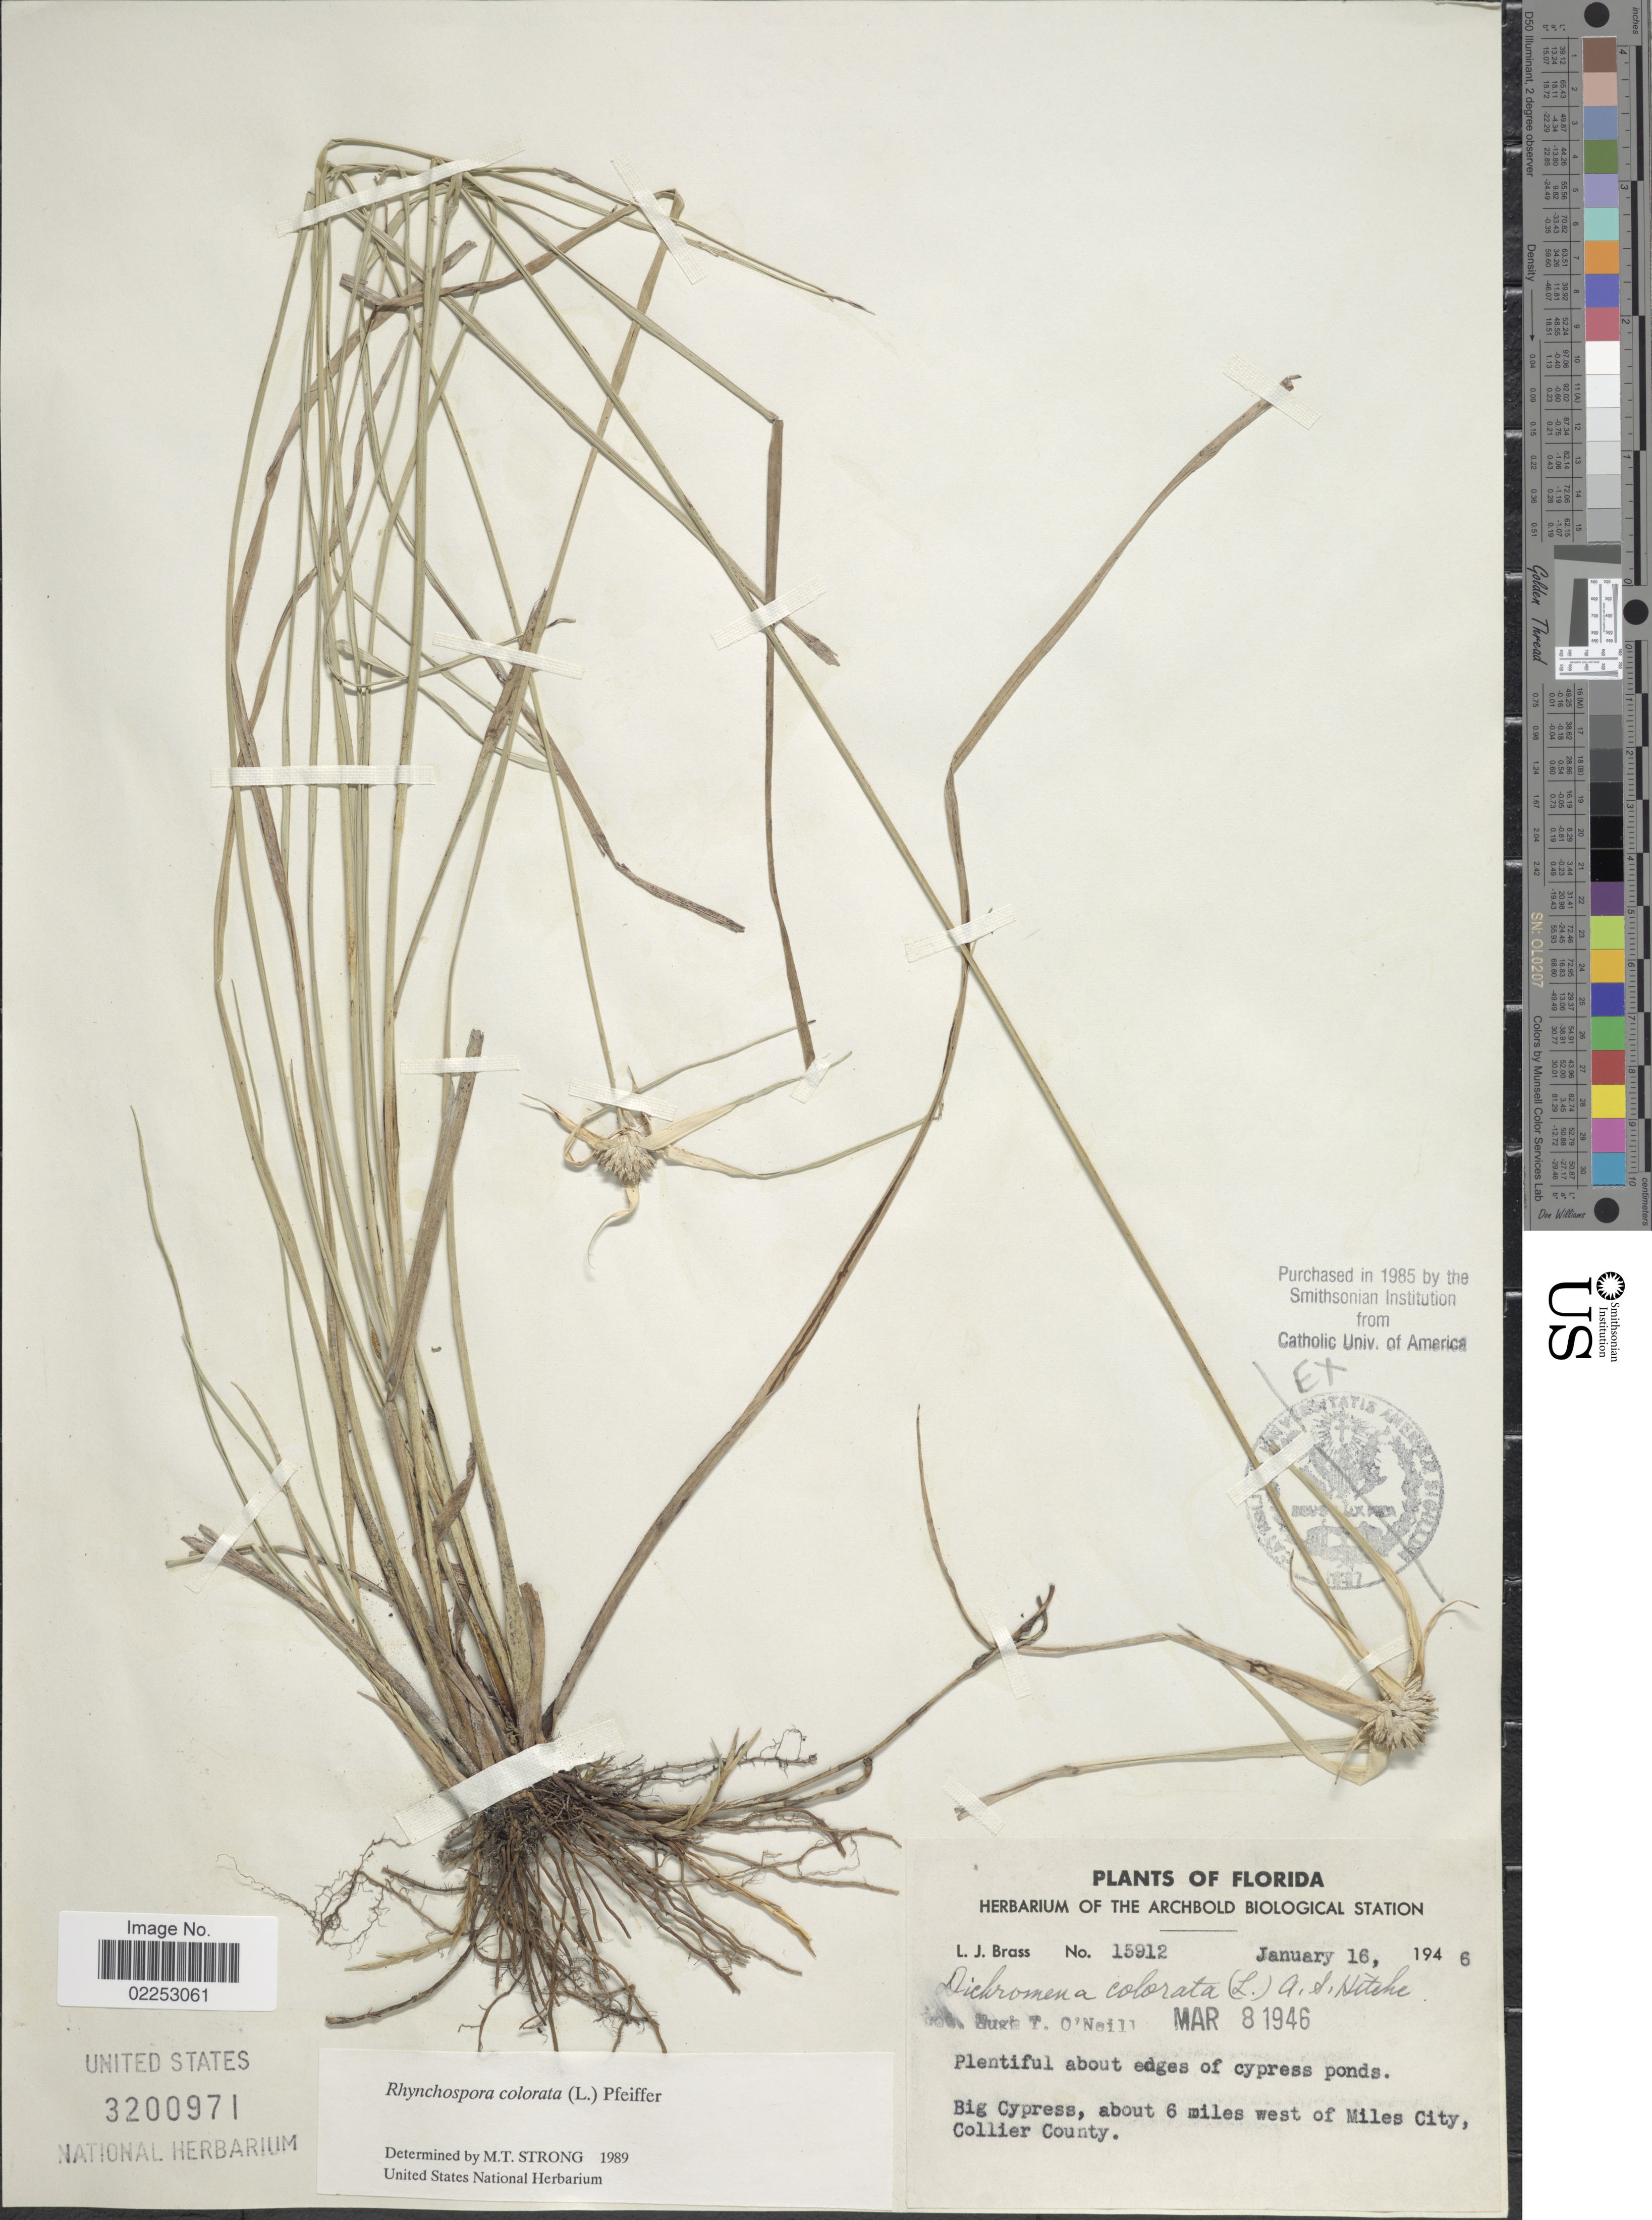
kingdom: Plantae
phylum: Tracheophyta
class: Liliopsida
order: Poales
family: Cyperaceae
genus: Rhynchospora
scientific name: Rhynchospora colorata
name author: (L.) H. Pfeiff.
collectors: L. J. Brass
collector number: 15912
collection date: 1946-01-16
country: United States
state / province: Florida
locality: Big Cypress, about 6 miles west of Miles City, Collier County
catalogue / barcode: US 3200971